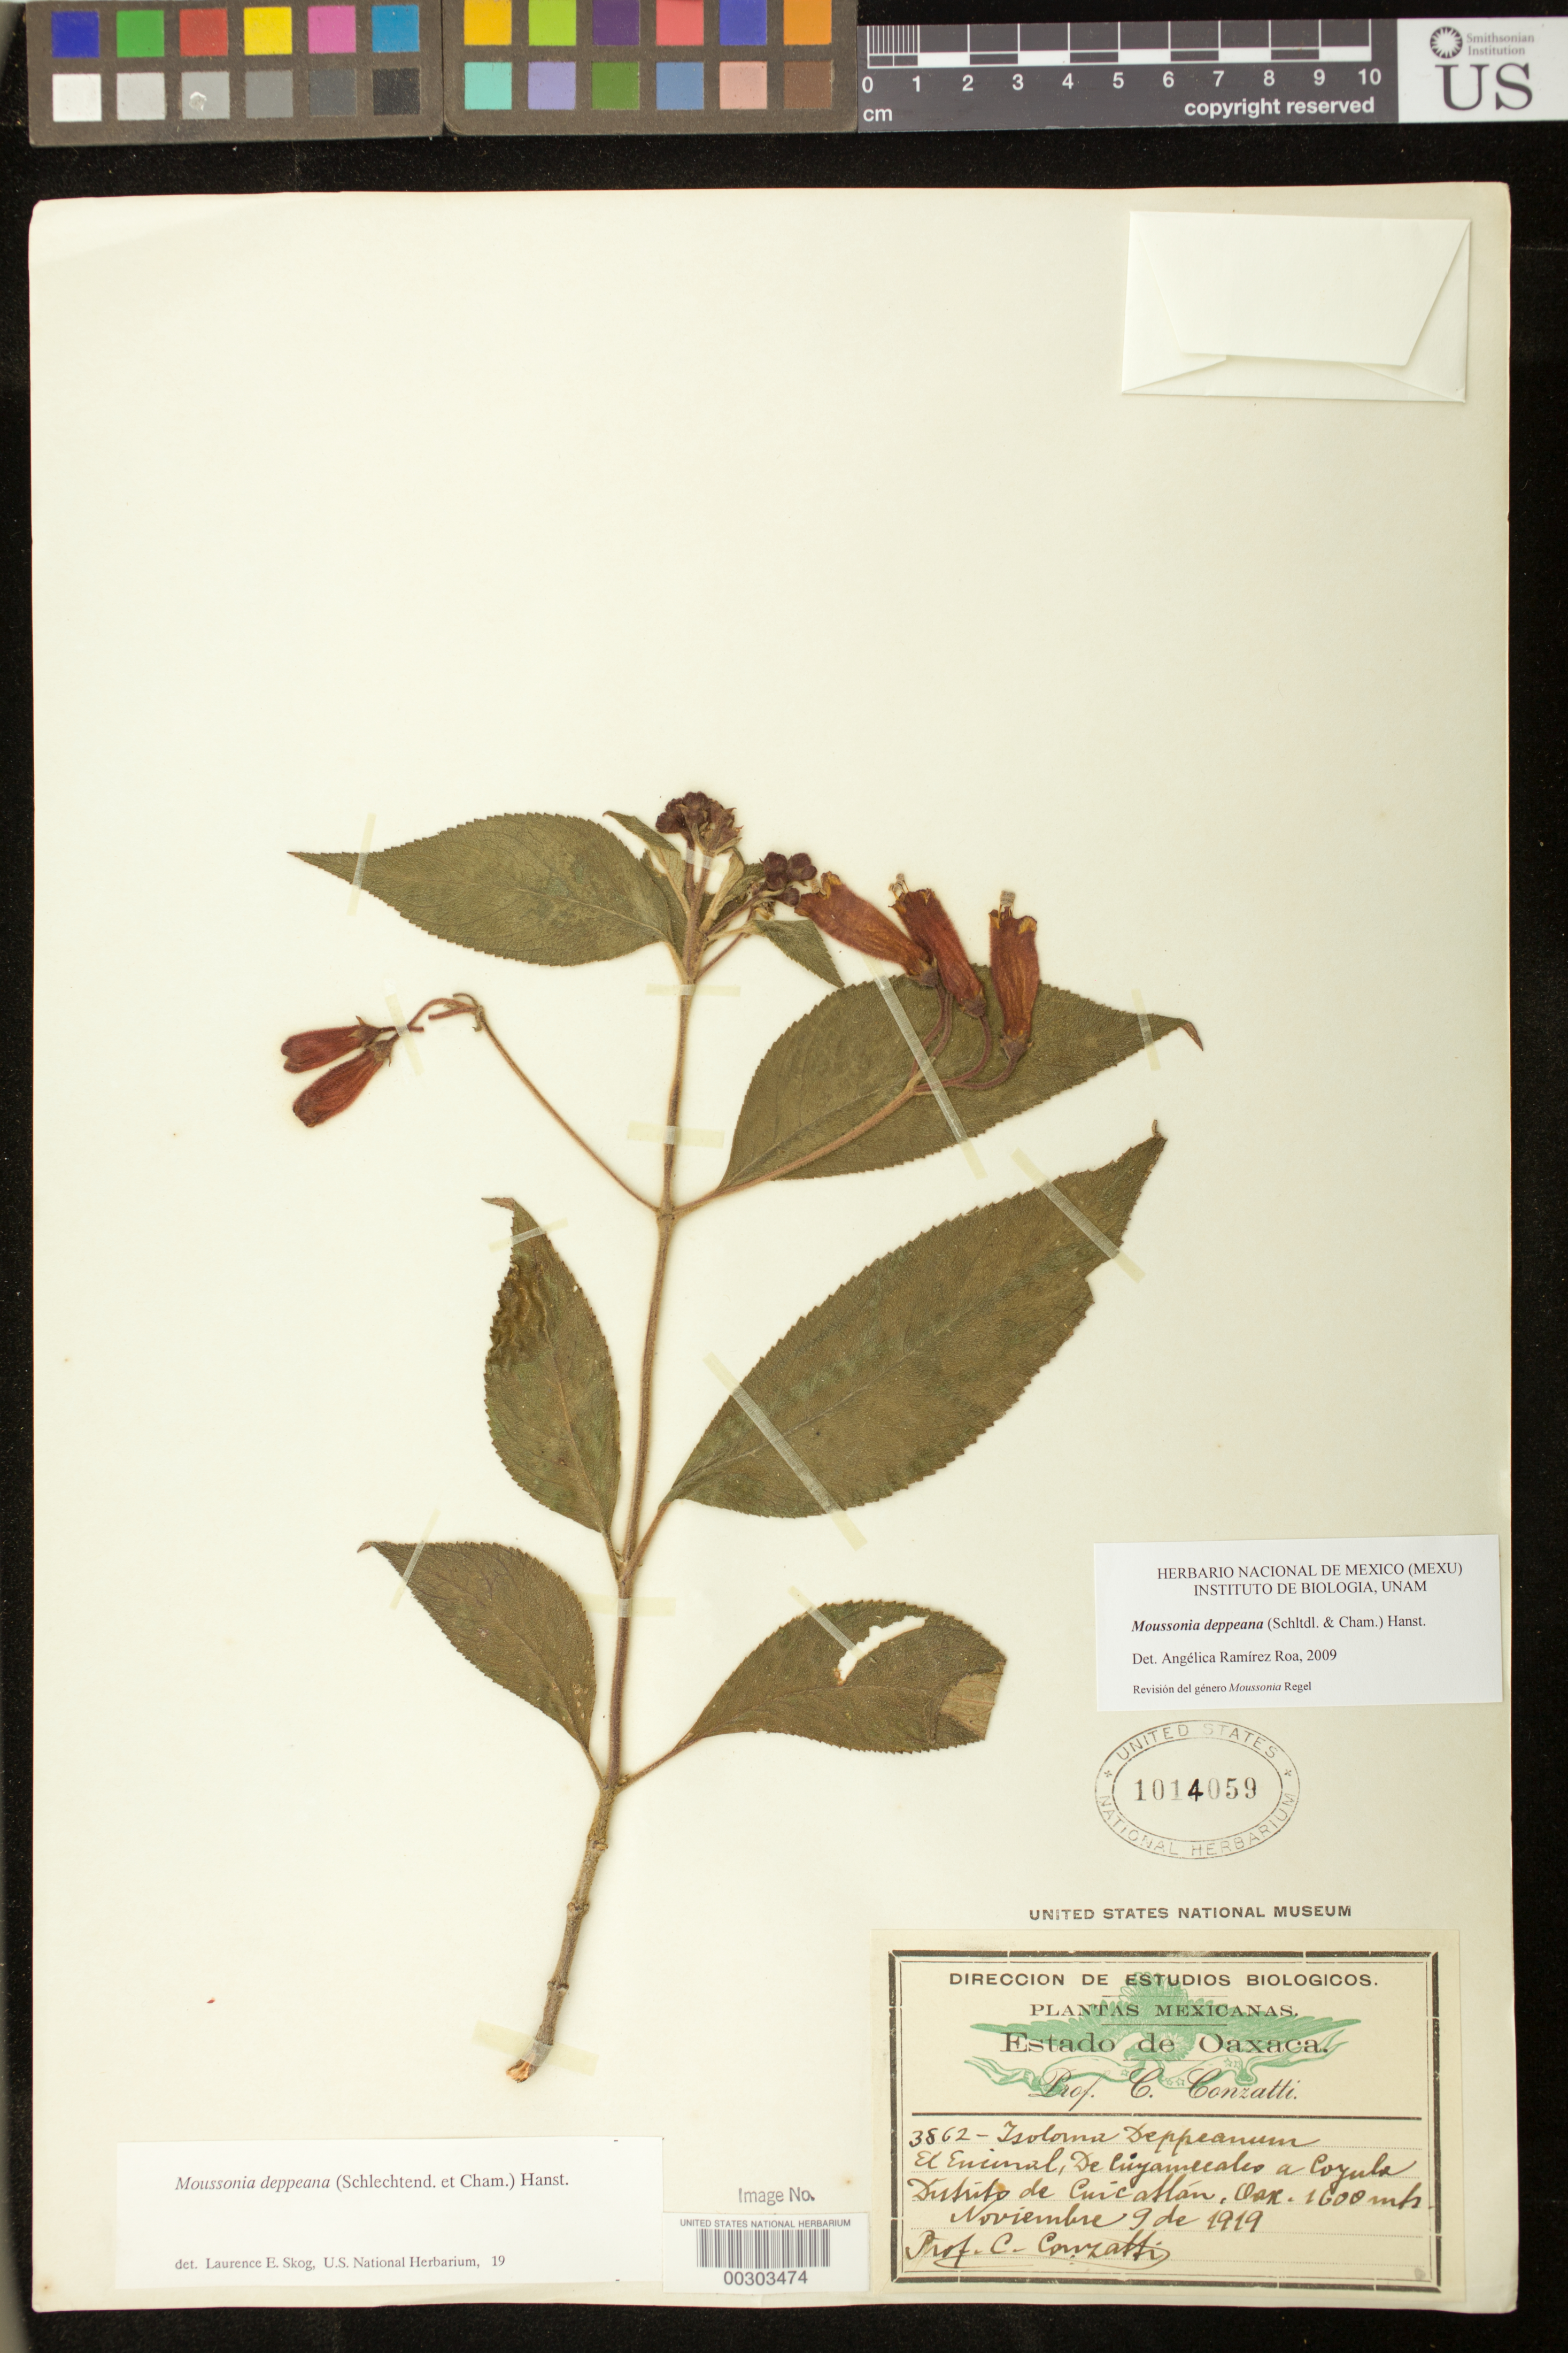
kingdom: Plantae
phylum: Tracheophyta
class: Magnoliopsida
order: Lamiales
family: Gesneriaceae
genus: Moussonia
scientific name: Moussonia deppeana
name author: (Schltdl. & Cham.) Klotzsch ex Hanst.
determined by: Ramírez-Roa, A.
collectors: C. Conzatti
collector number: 3862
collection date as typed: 09 Nov 1919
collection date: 1919-11-09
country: Mexico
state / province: Oaxaca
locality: El Encinal, de Cuyamecales a Coyula, Dist. Cuicatlan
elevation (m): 1600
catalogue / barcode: US 1014059